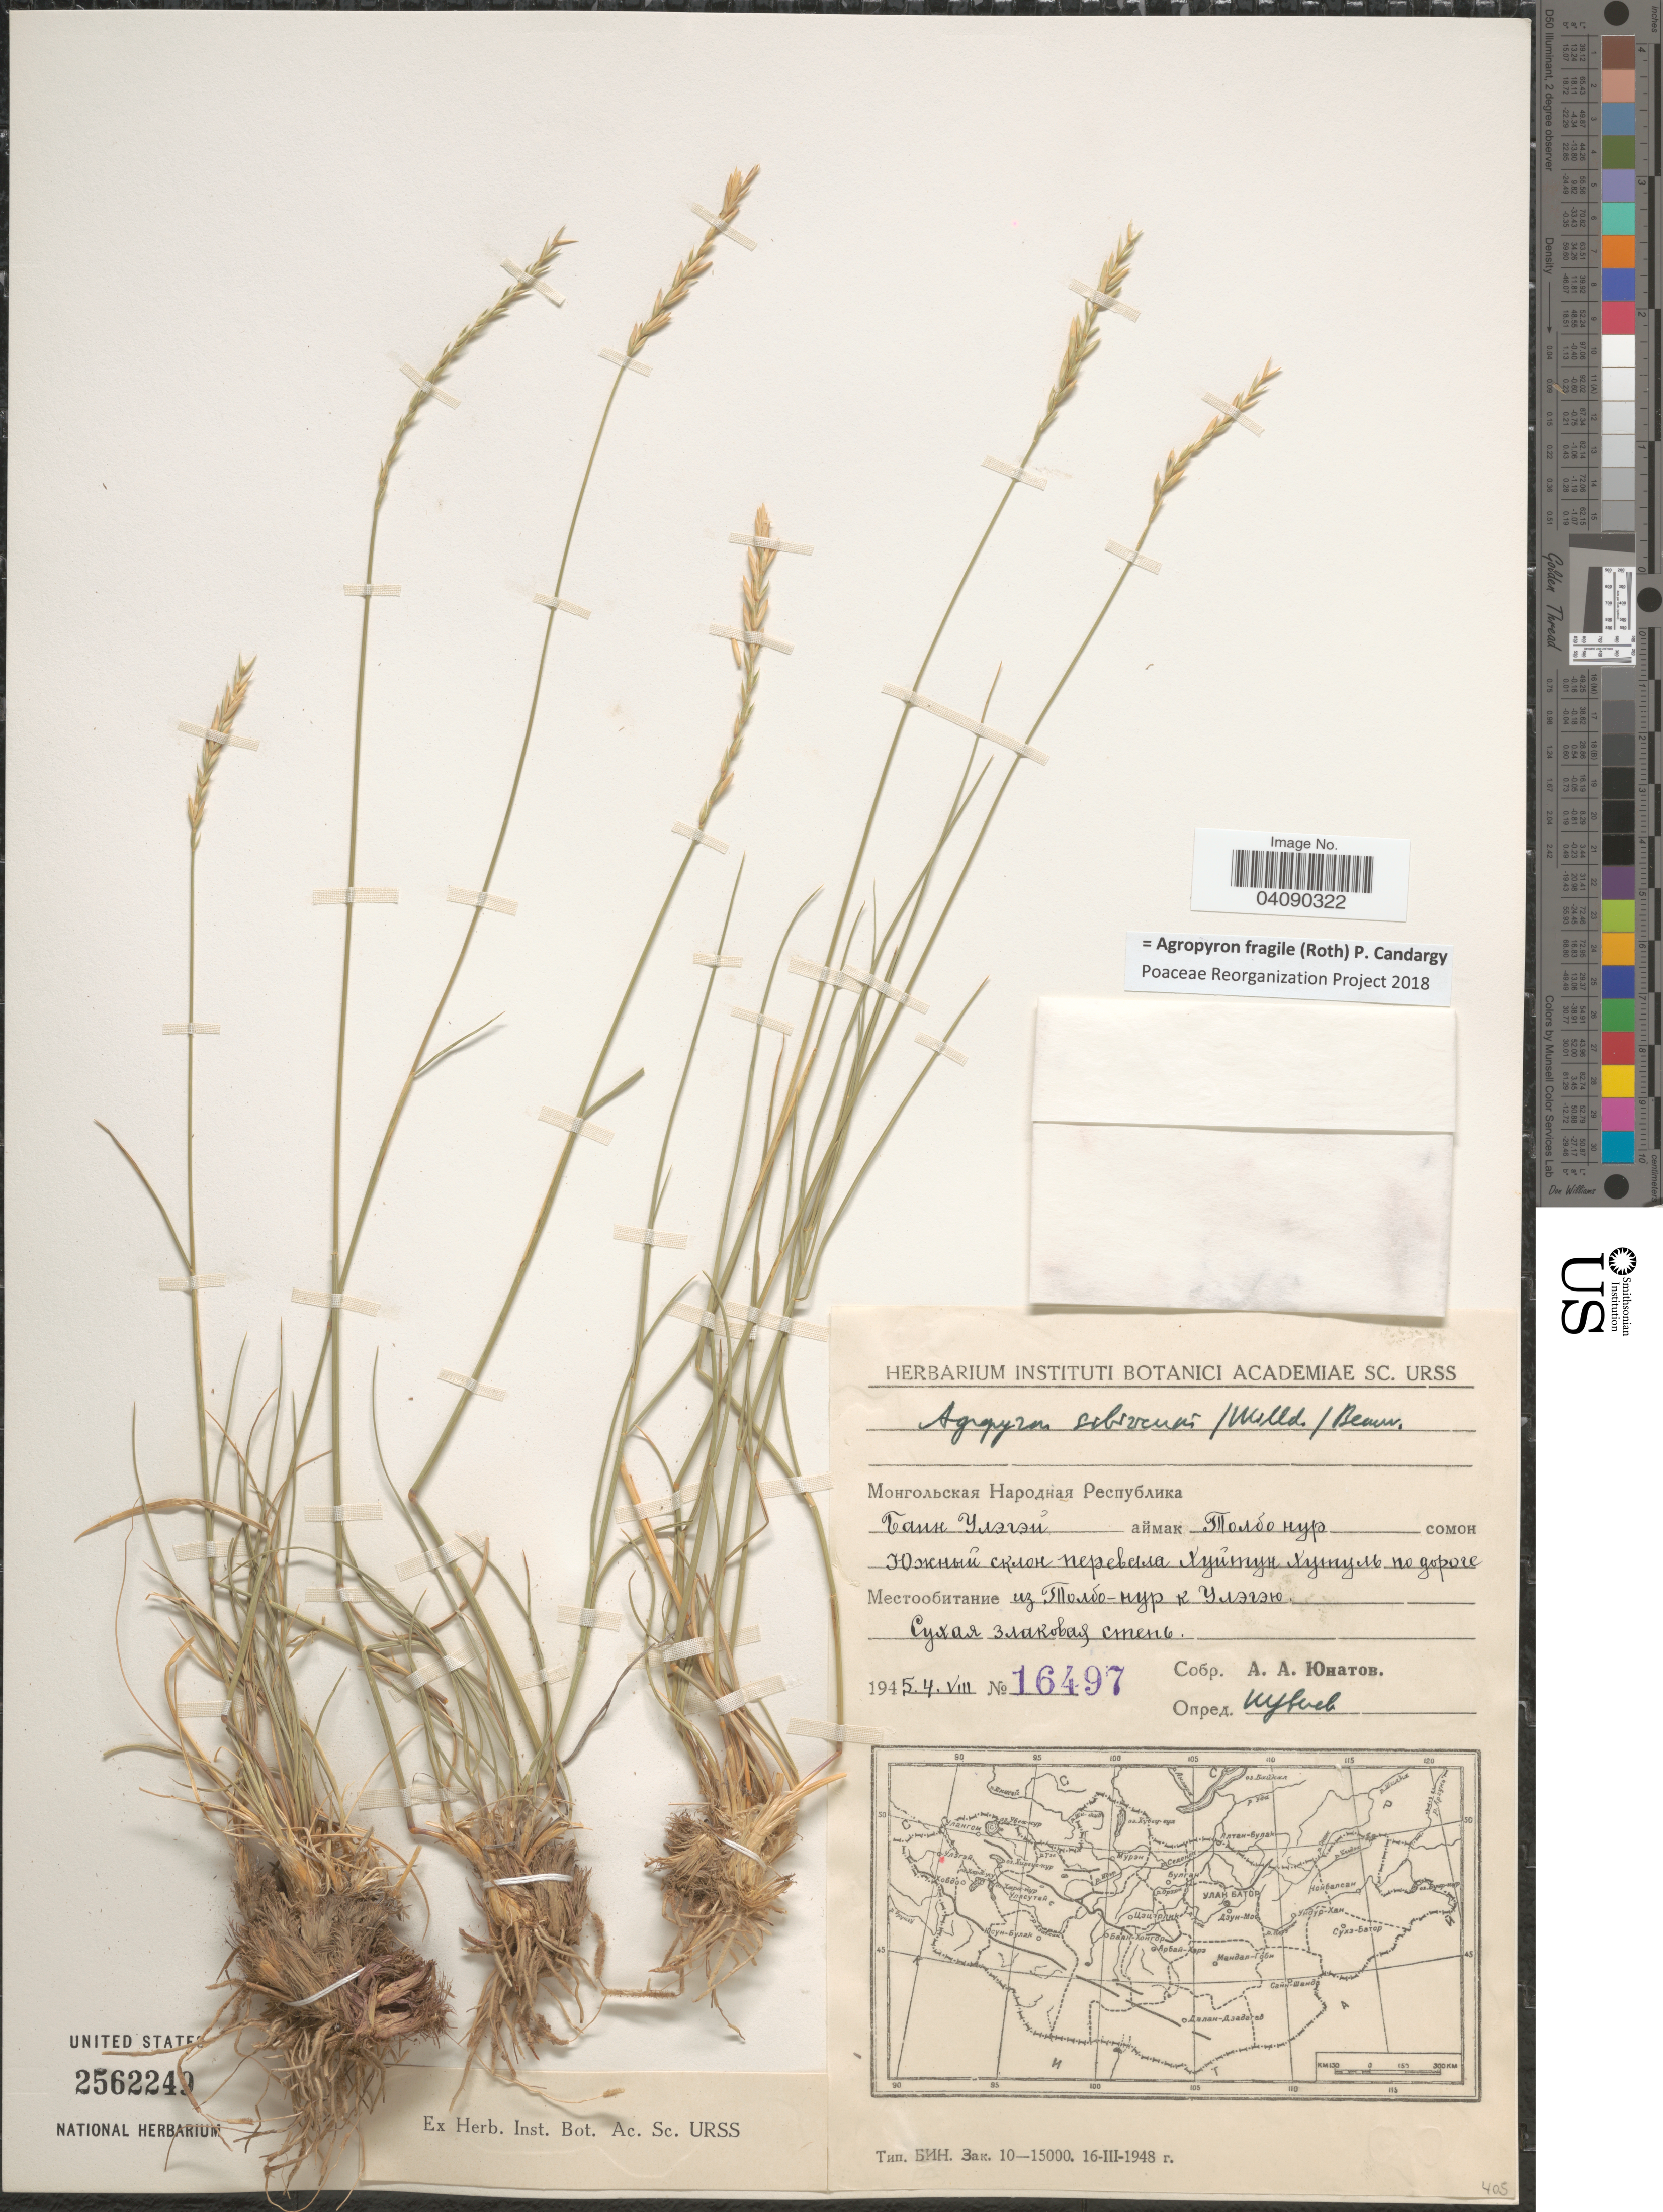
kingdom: Plantae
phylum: Tracheophyta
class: Liliopsida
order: Poales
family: Poaceae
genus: Agropyron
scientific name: Agropyron fragile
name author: (Roth) Candargy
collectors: A. Unatov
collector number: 16497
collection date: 1945-08-04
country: Mongolia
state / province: Bayan-Olgiy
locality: District Tolbo, on the road Tolbo Nuur - Olgiy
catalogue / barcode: US 2562249